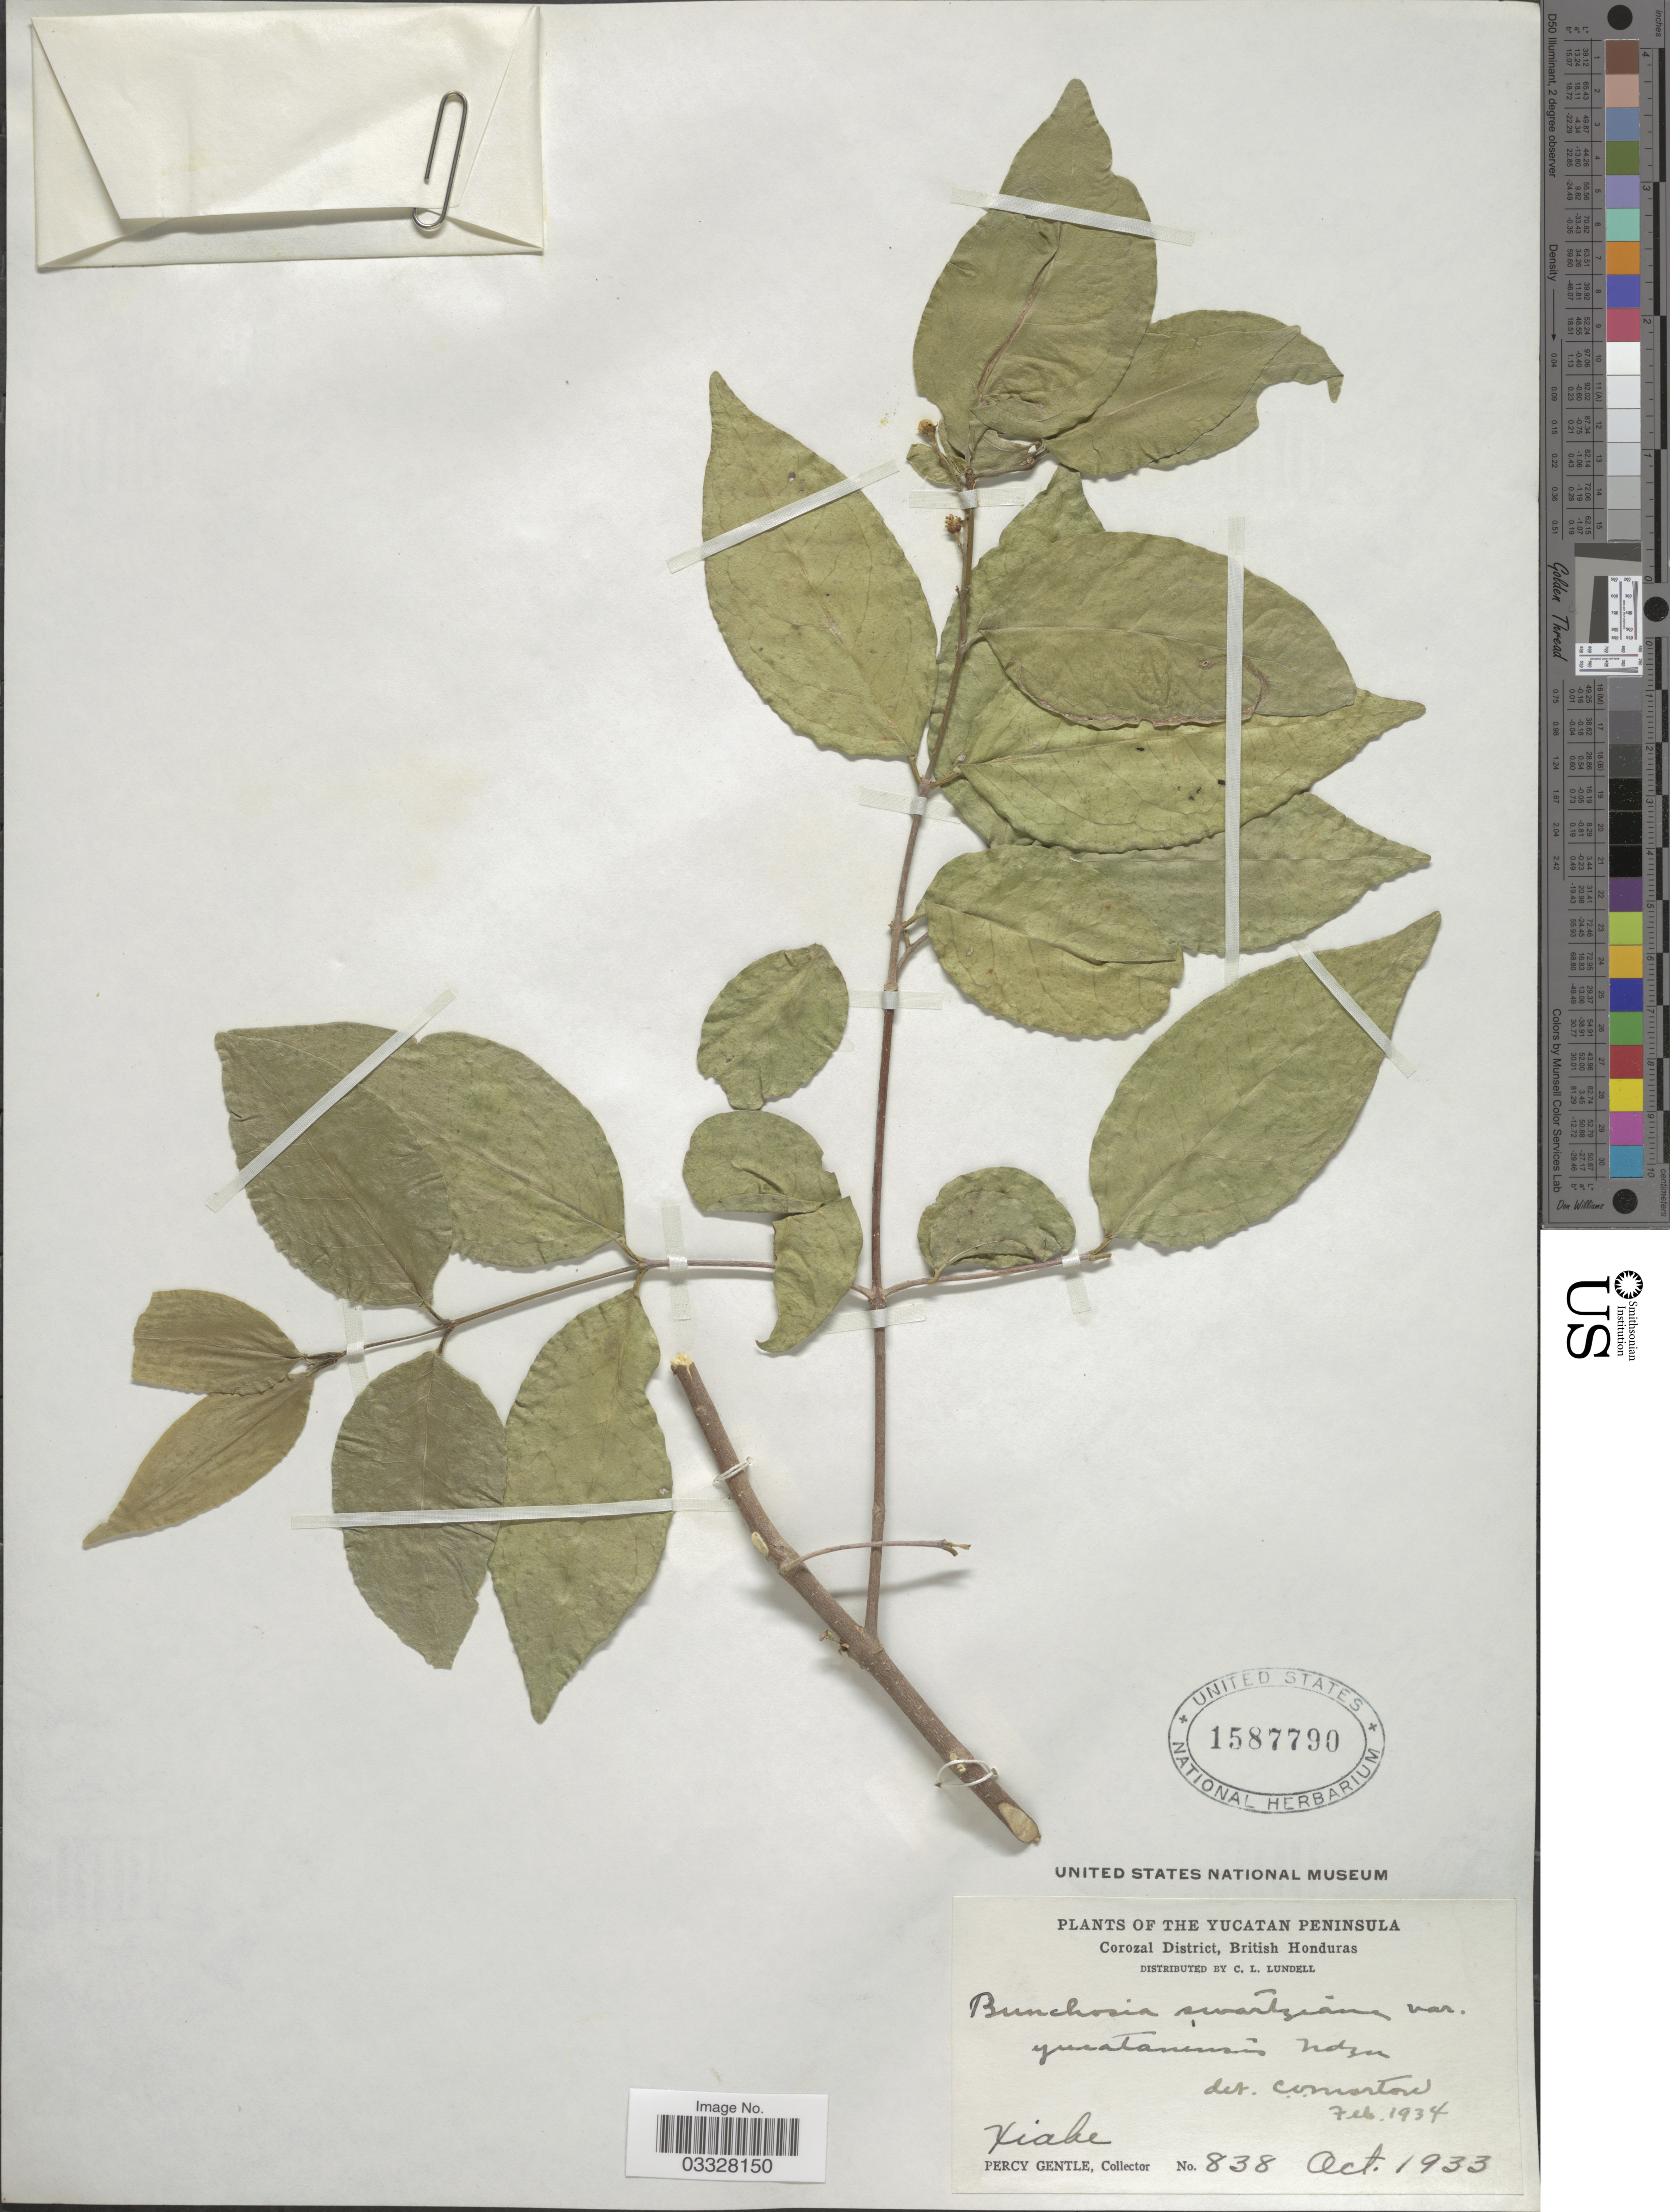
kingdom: Plantae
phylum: Tracheophyta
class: Magnoliopsida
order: Malpighiales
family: Malpighiaceae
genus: Bunchosia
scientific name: Bunchosia swartziana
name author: Griseb.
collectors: P. H. Gentle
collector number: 838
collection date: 1933-10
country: Belize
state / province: Corozal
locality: The Yucatan Peninsula. Corozal District, British Honduras. Xiabe.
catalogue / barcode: US 1587790